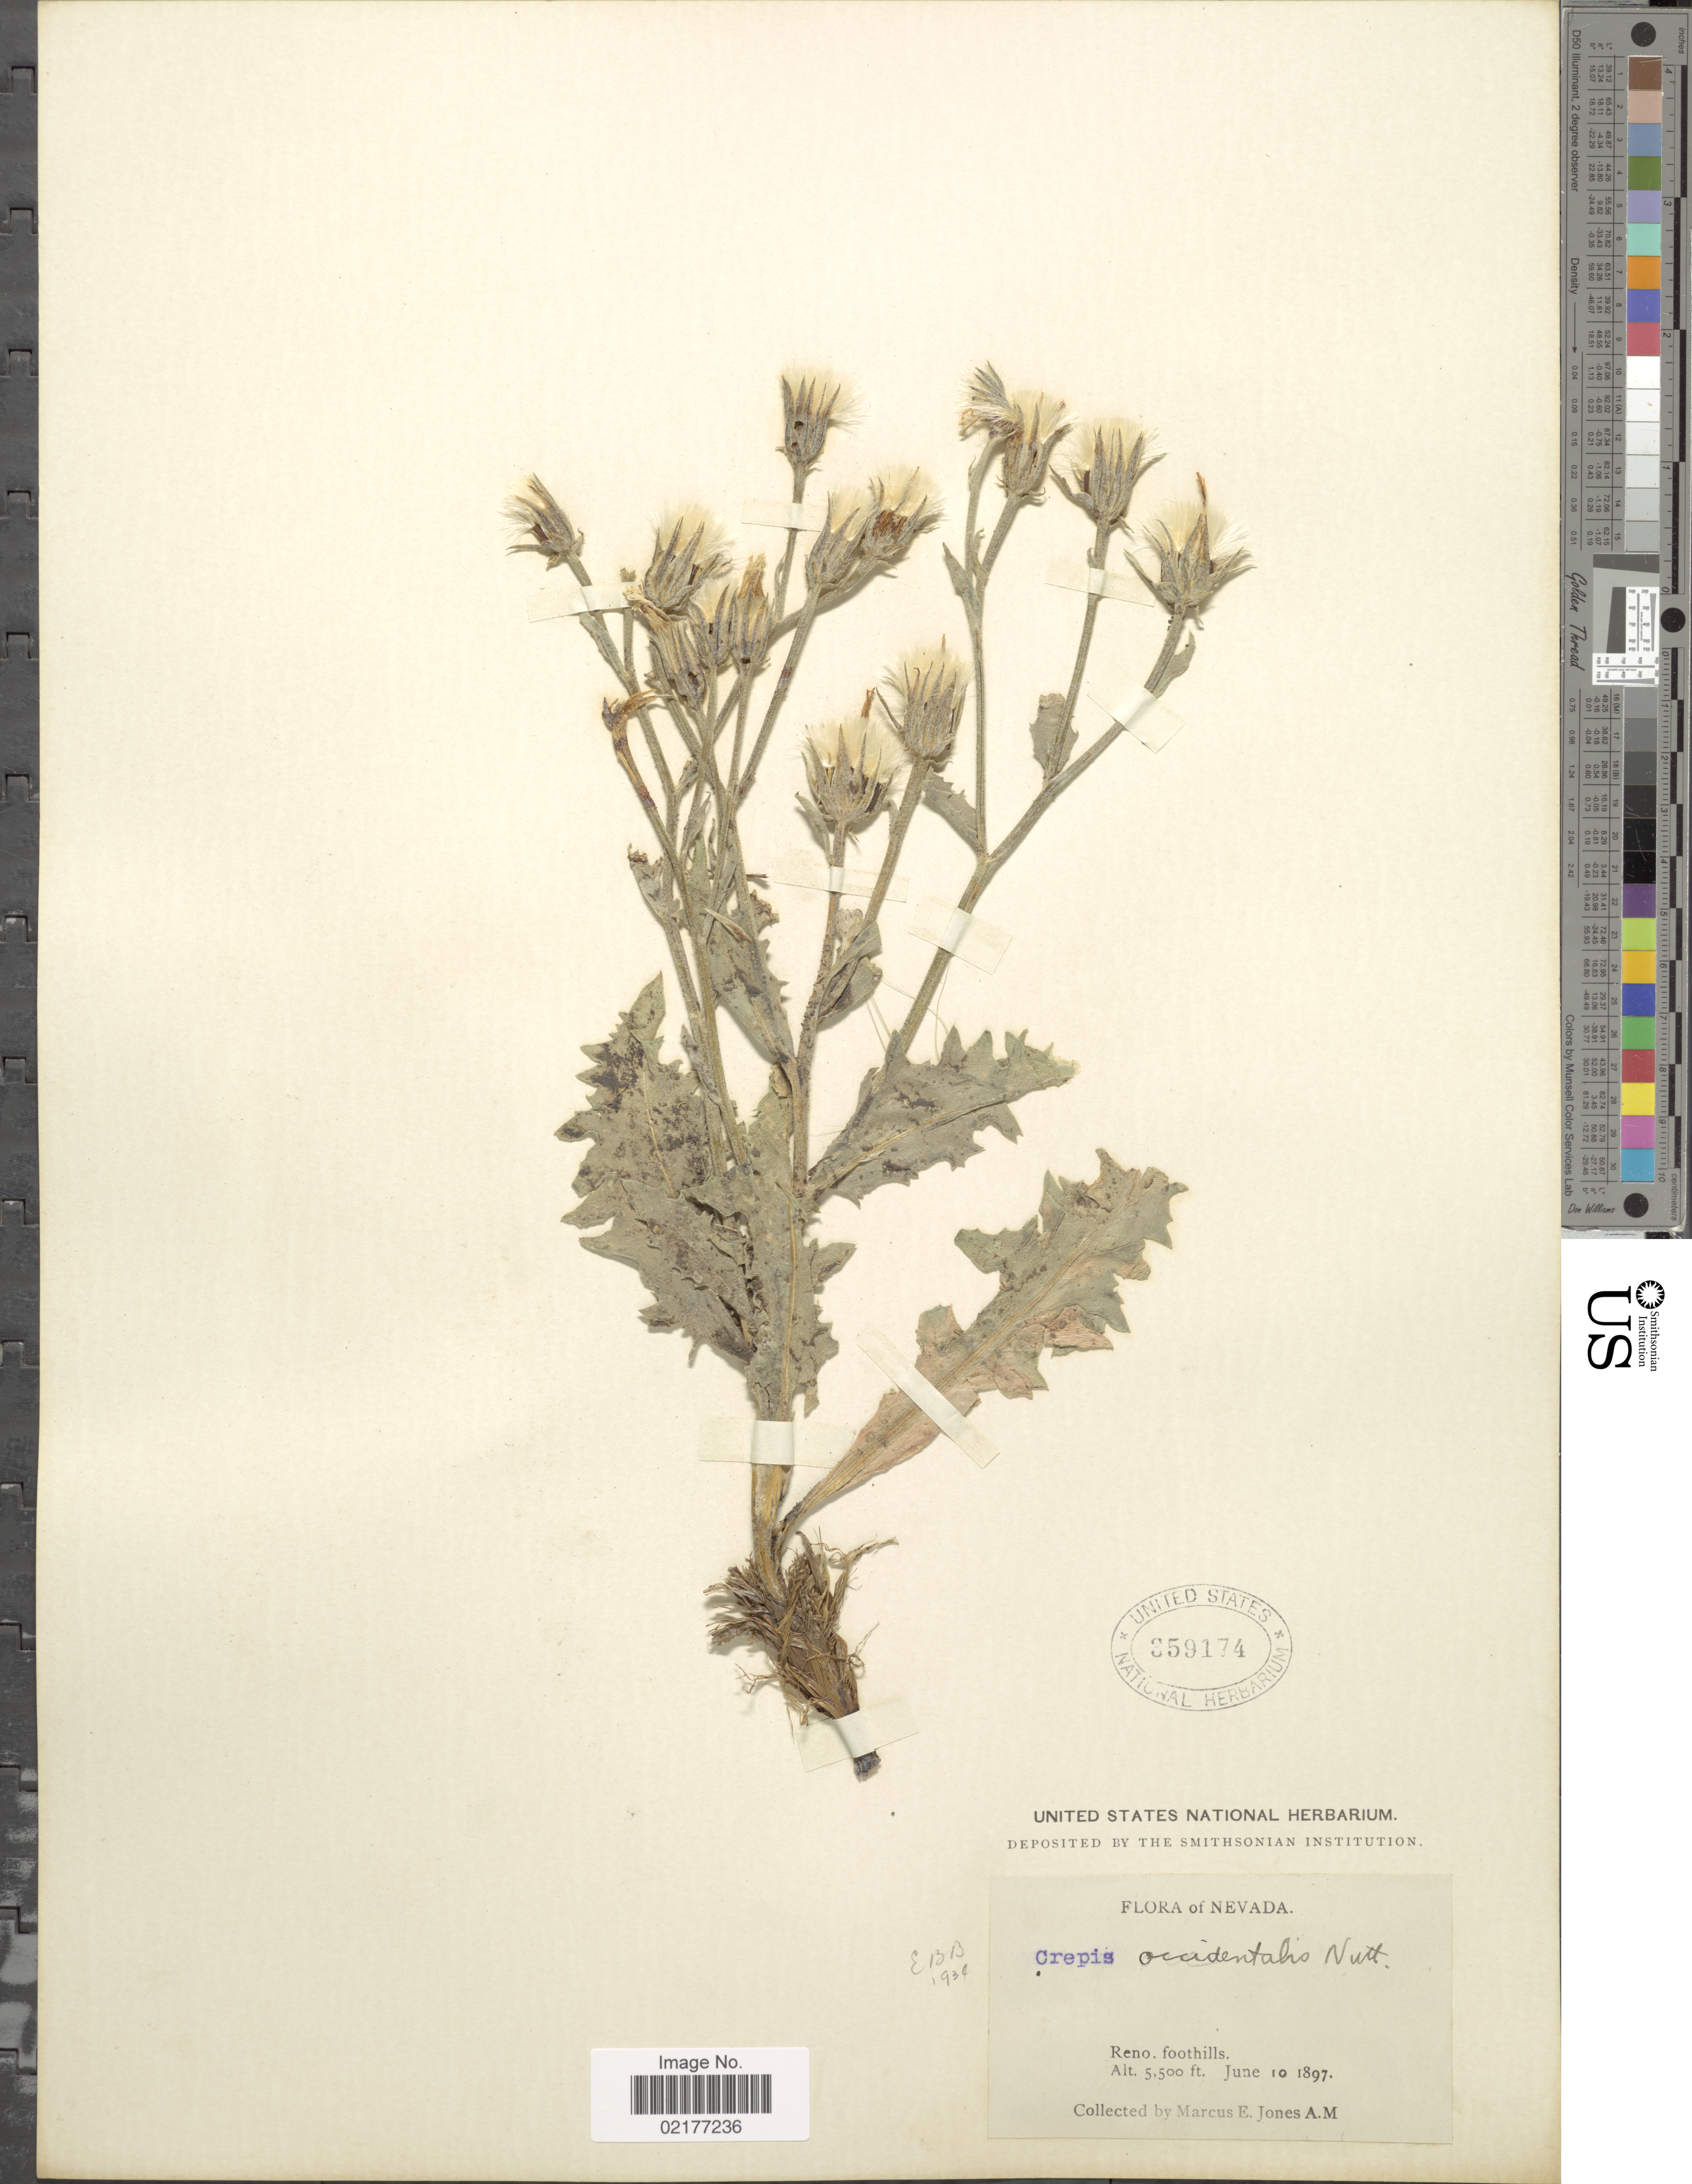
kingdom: Plantae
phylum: Tracheophyta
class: Magnoliopsida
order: Asterales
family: Asteraceae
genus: Crepis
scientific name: Crepis occidentalis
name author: Nutt.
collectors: M. E. Jones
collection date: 1897-06-10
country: United States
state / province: Nevada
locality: Reno, foothills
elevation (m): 1676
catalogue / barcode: US 359174